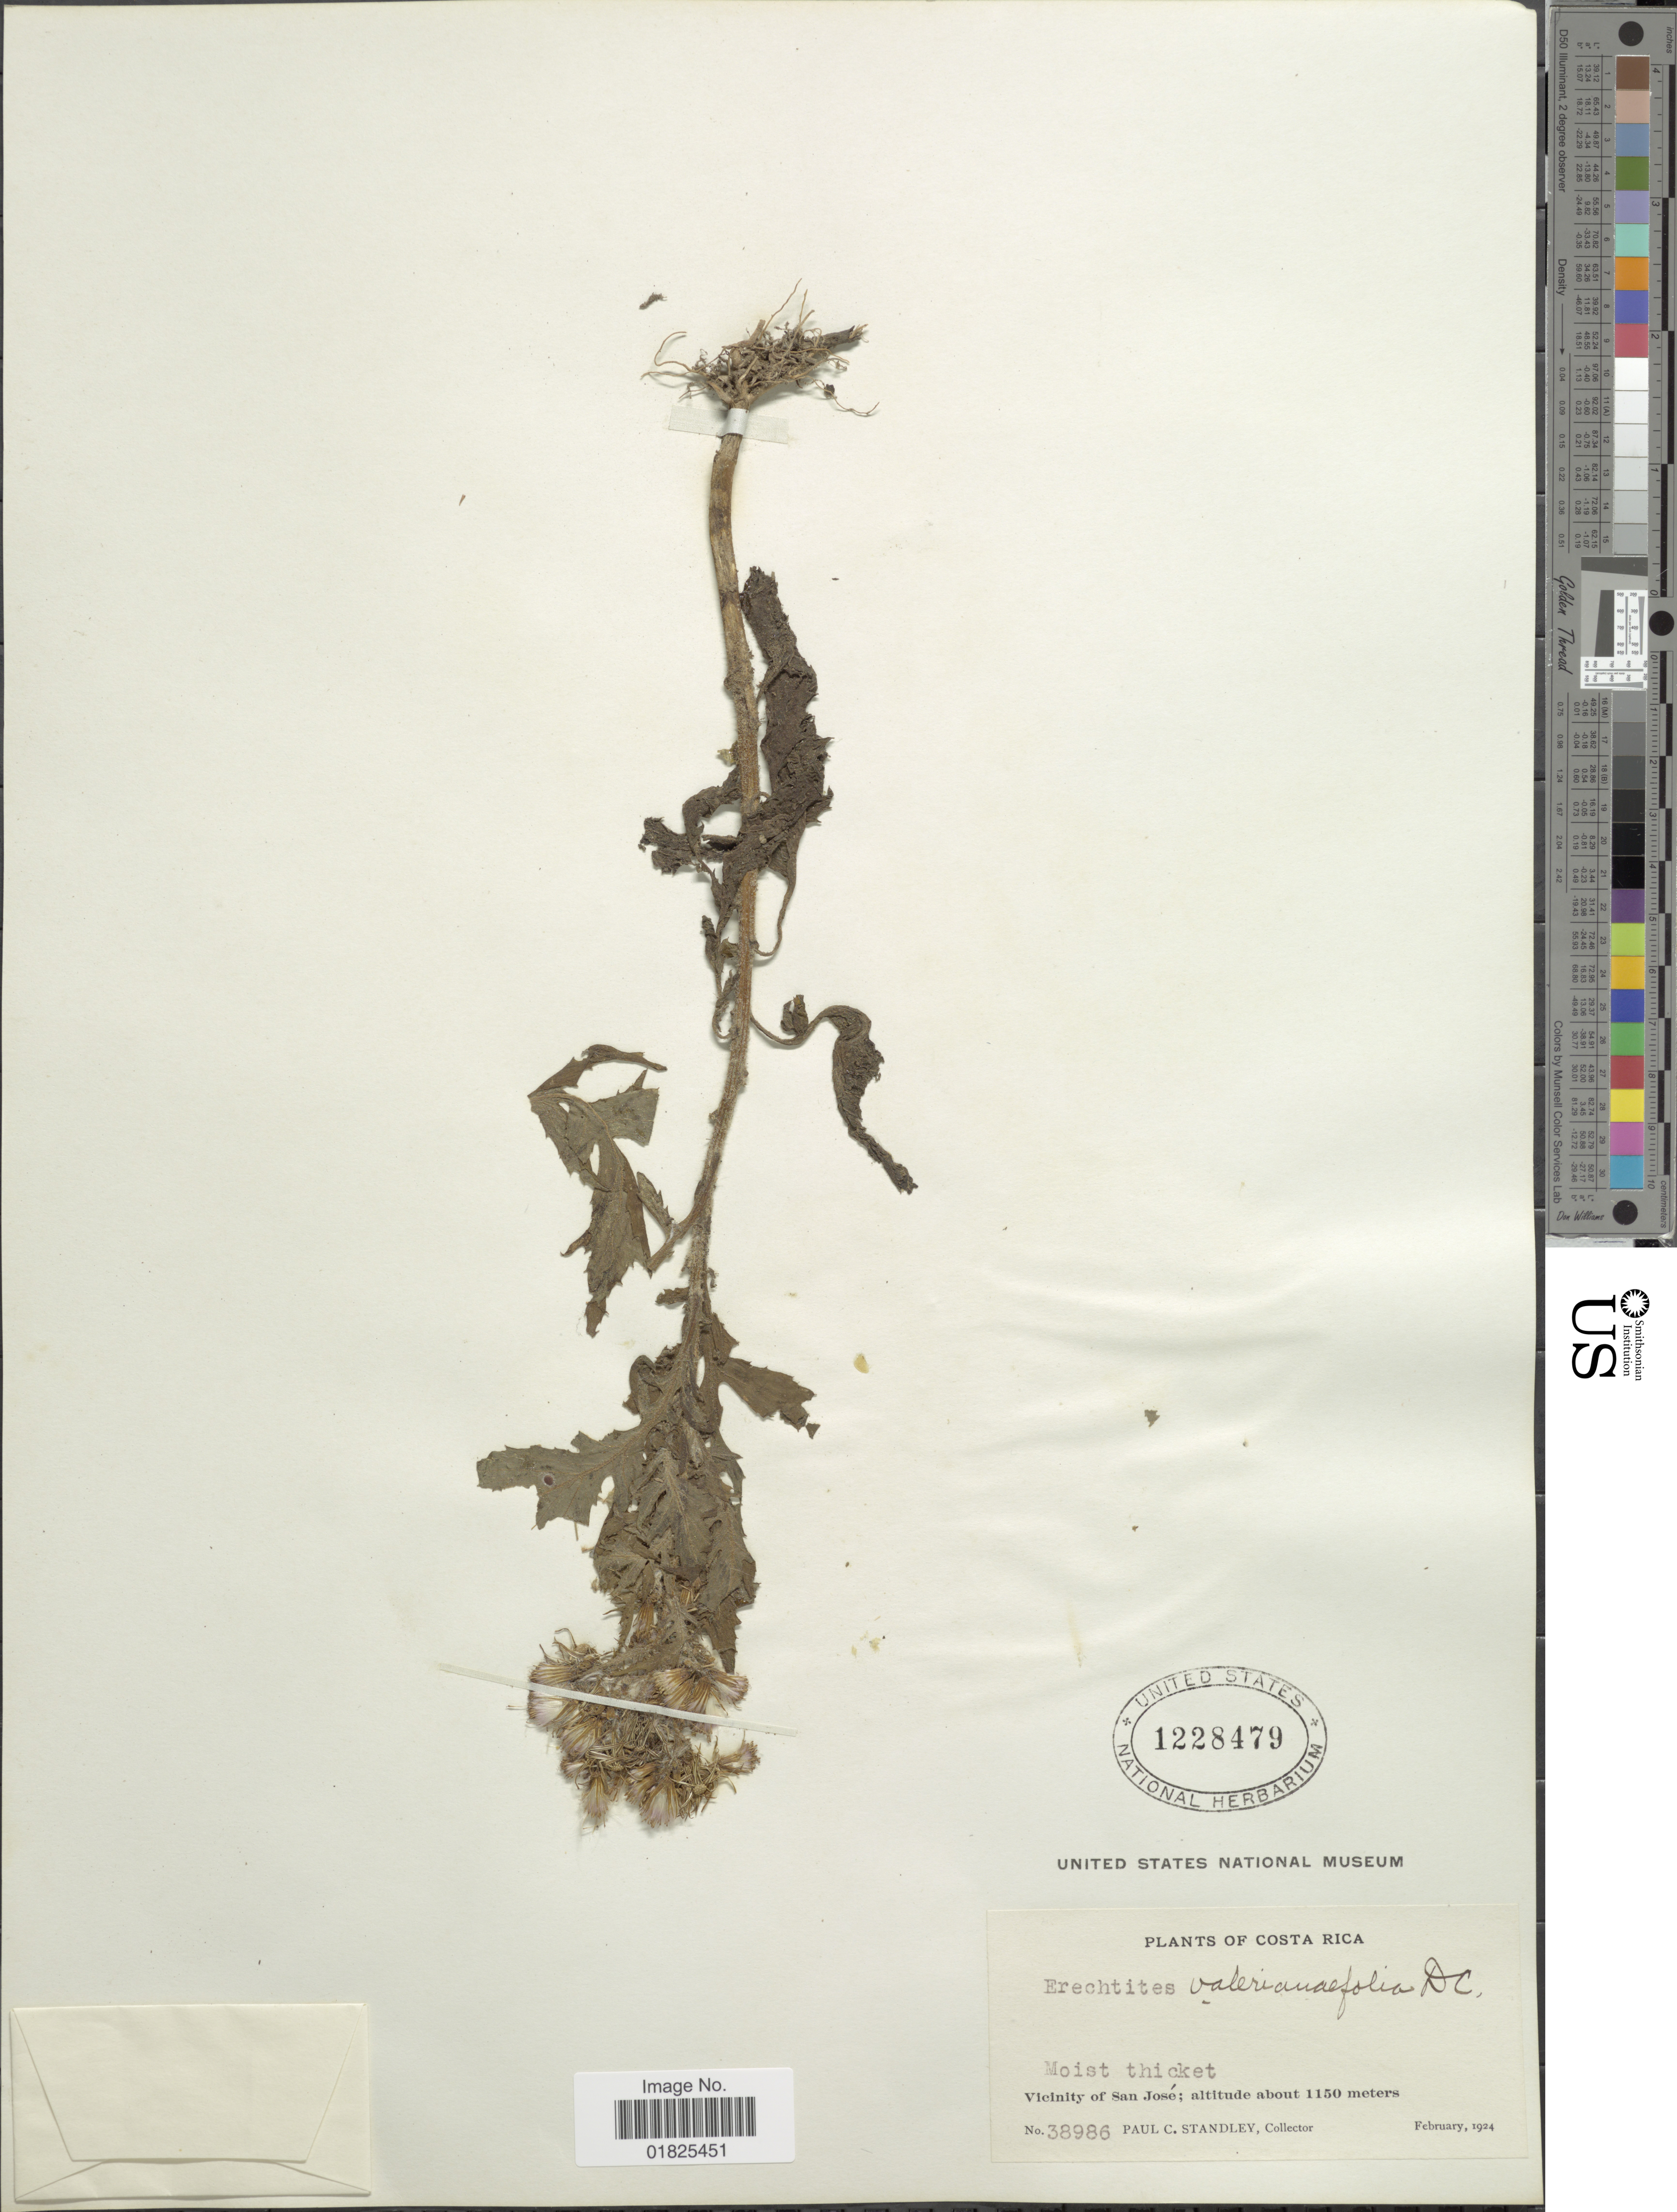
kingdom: Plantae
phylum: Tracheophyta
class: Magnoliopsida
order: Asterales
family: Asteraceae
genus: Erechtites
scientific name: Erechtites valerianifolius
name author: (Link ex Spreng.) DC.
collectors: P. C. Standley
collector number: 38986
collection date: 1924-02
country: Costa Rica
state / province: San José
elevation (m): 1150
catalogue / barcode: US 1228479